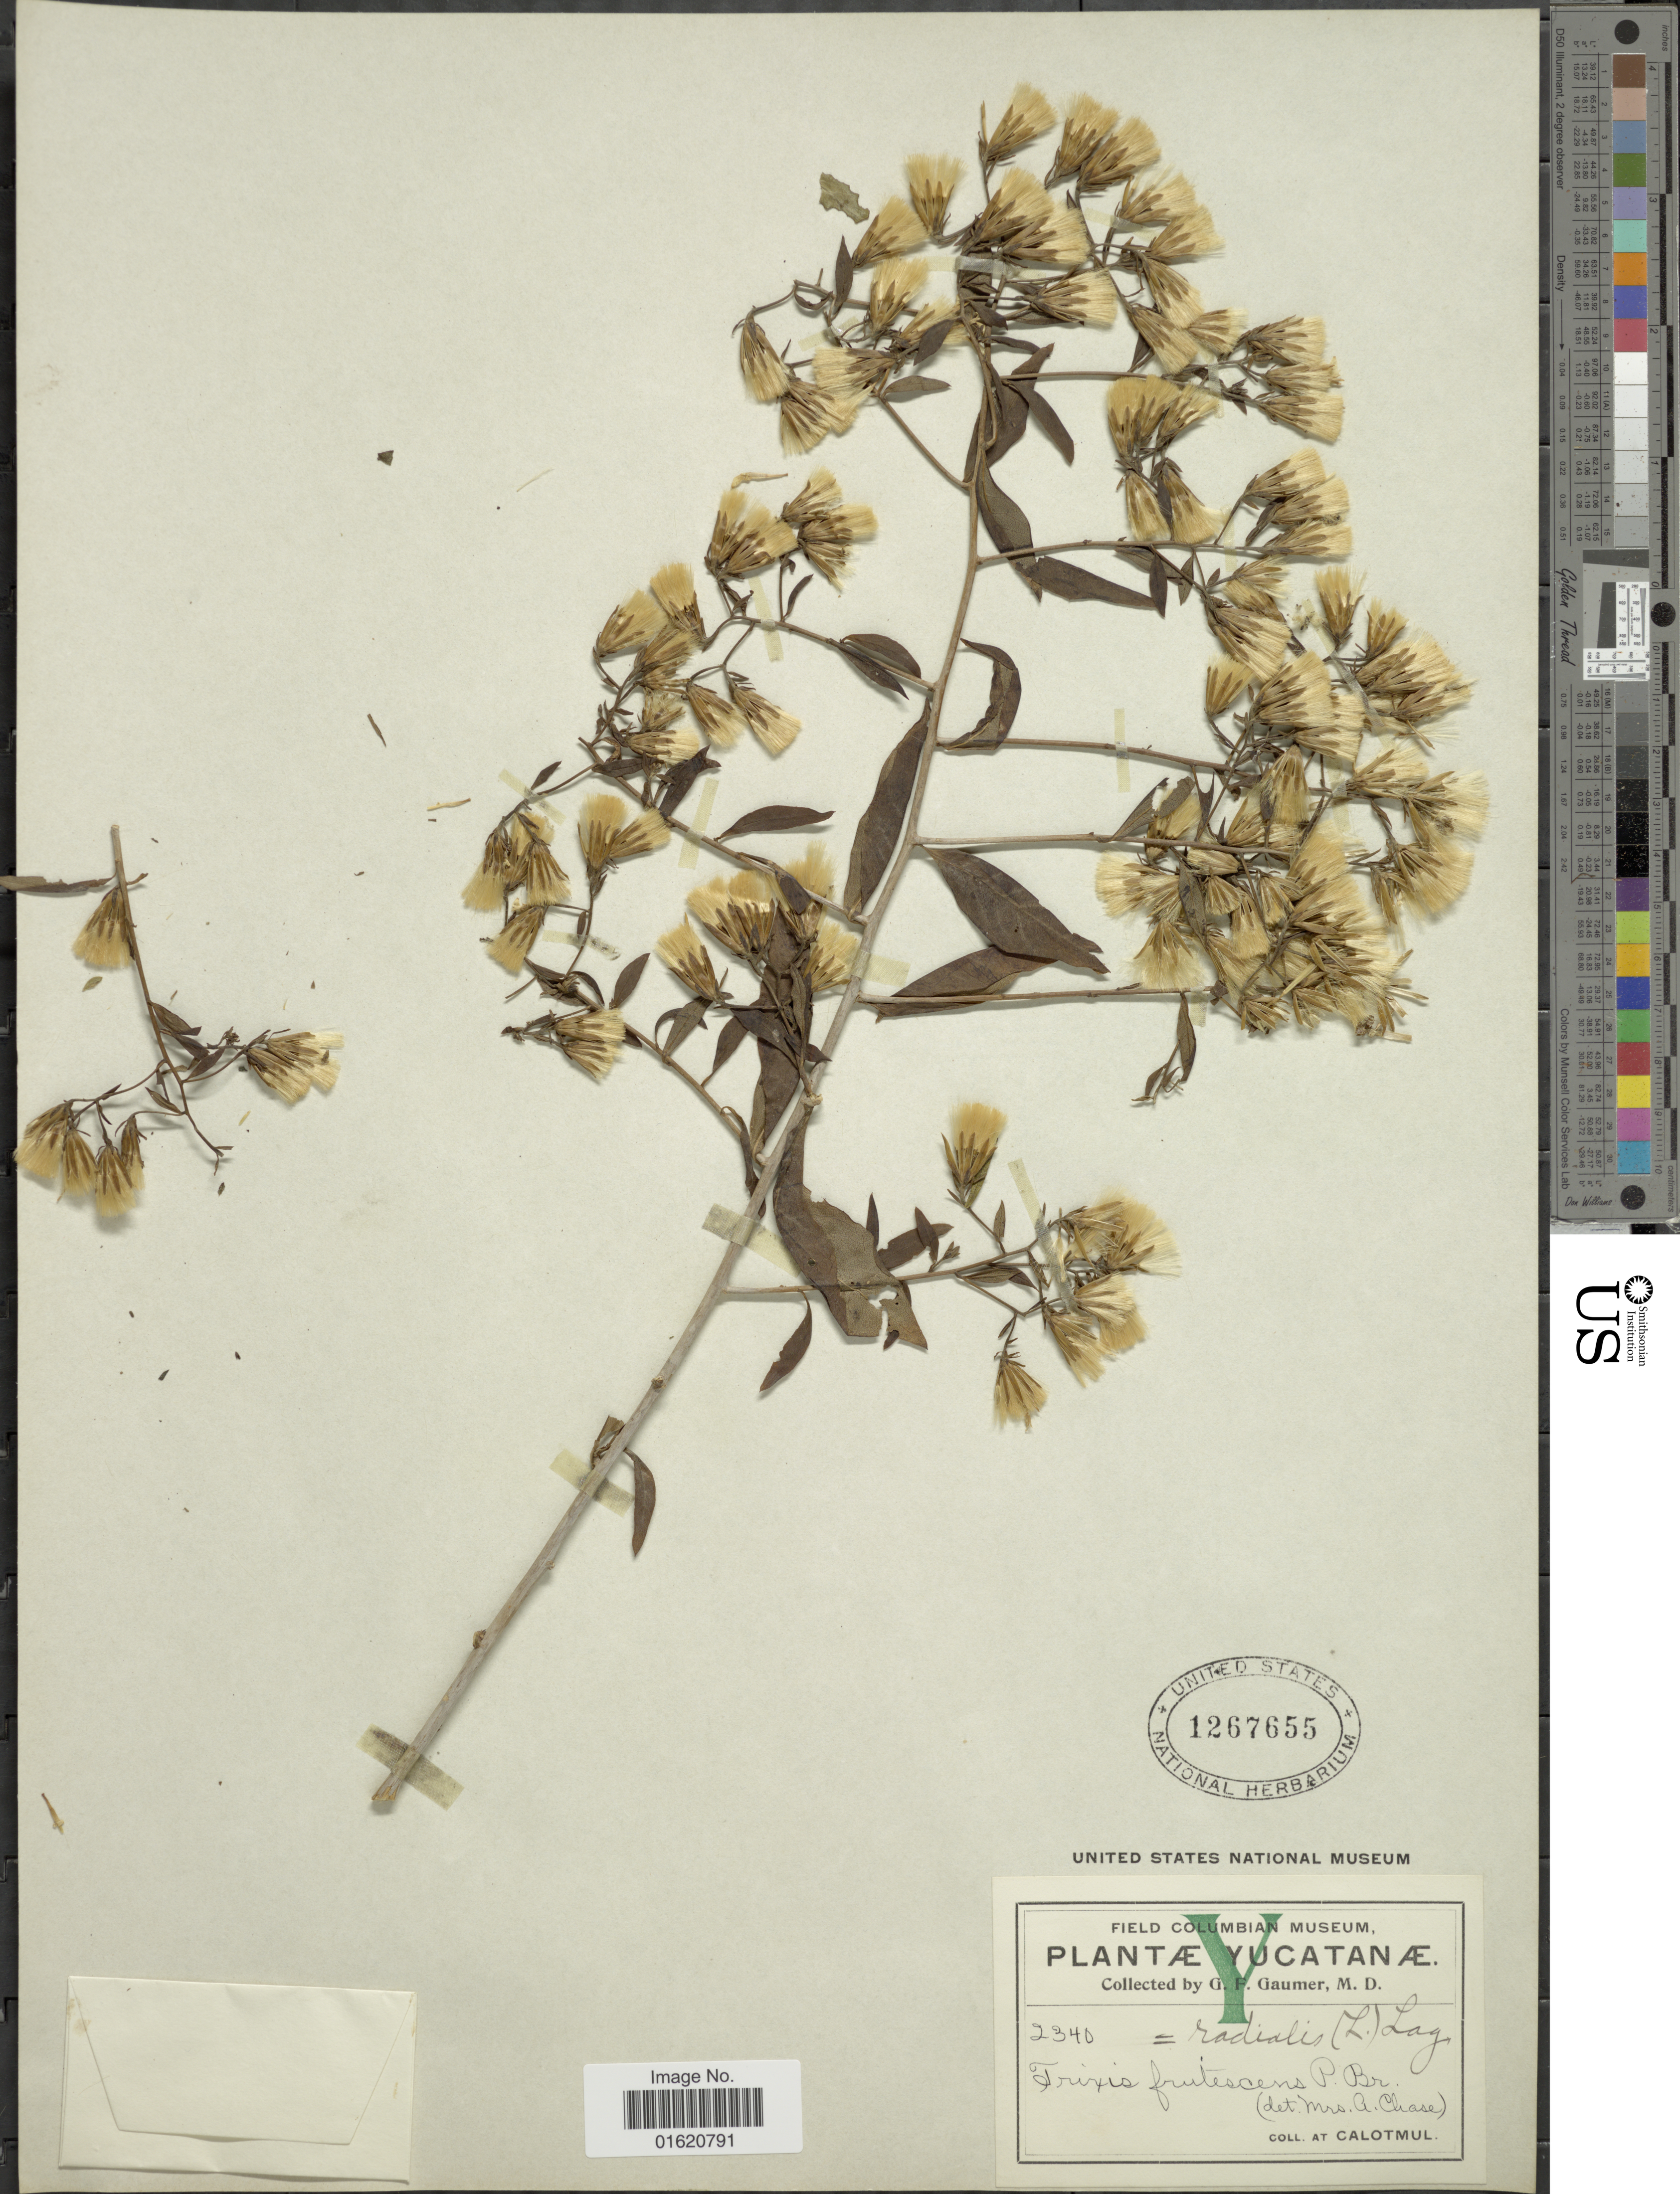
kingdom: Plantae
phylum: Tracheophyta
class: Magnoliopsida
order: Asterales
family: Asteraceae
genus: Trixis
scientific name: Trixis inula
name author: Crantz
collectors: G. F. Gaumer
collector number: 2340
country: Mexico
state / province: Yucatán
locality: Calotmul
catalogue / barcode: US 1267655